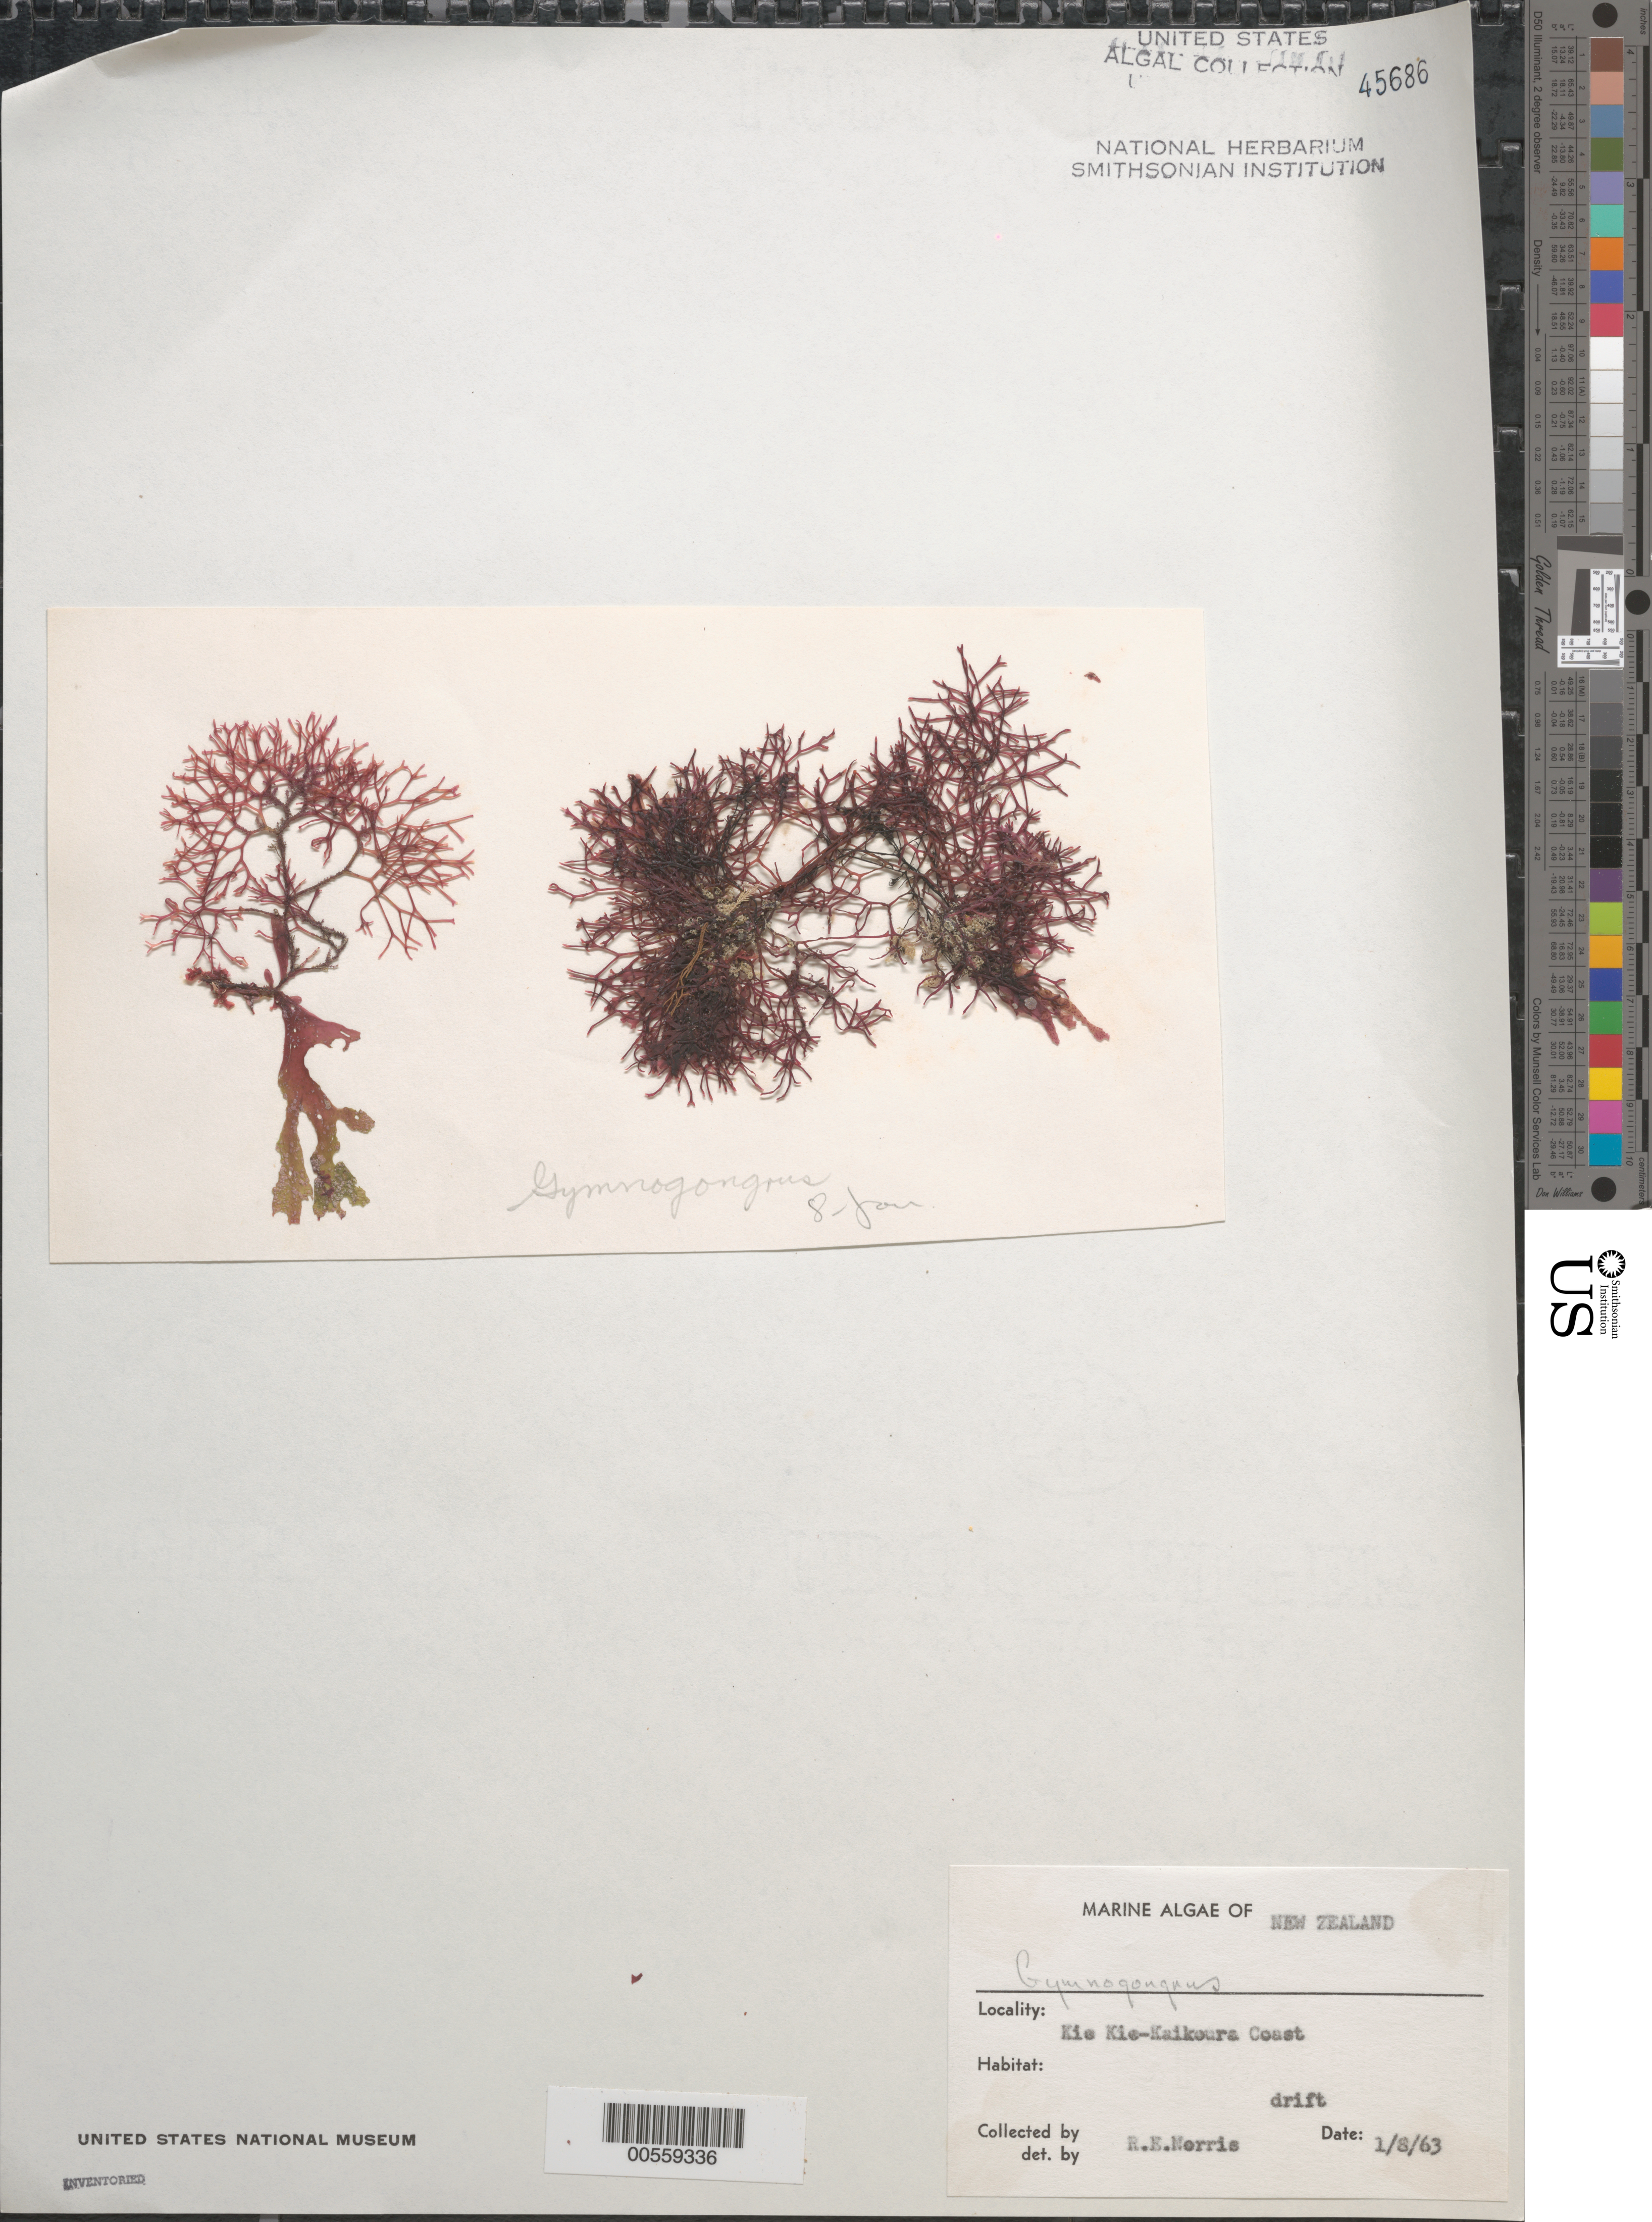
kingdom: Plantae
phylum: Rhodophyta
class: Florideophyceae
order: Gigartinales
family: Phyllophoraceae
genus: Gymnogongrus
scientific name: Gymnogongrus sp.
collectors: R. E. Norris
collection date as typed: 08 Jan 1963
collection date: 1963-01-08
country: New Zealand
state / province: Canterbury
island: South Island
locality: Kie Kie-Kaikoura Coast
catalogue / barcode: US 45686